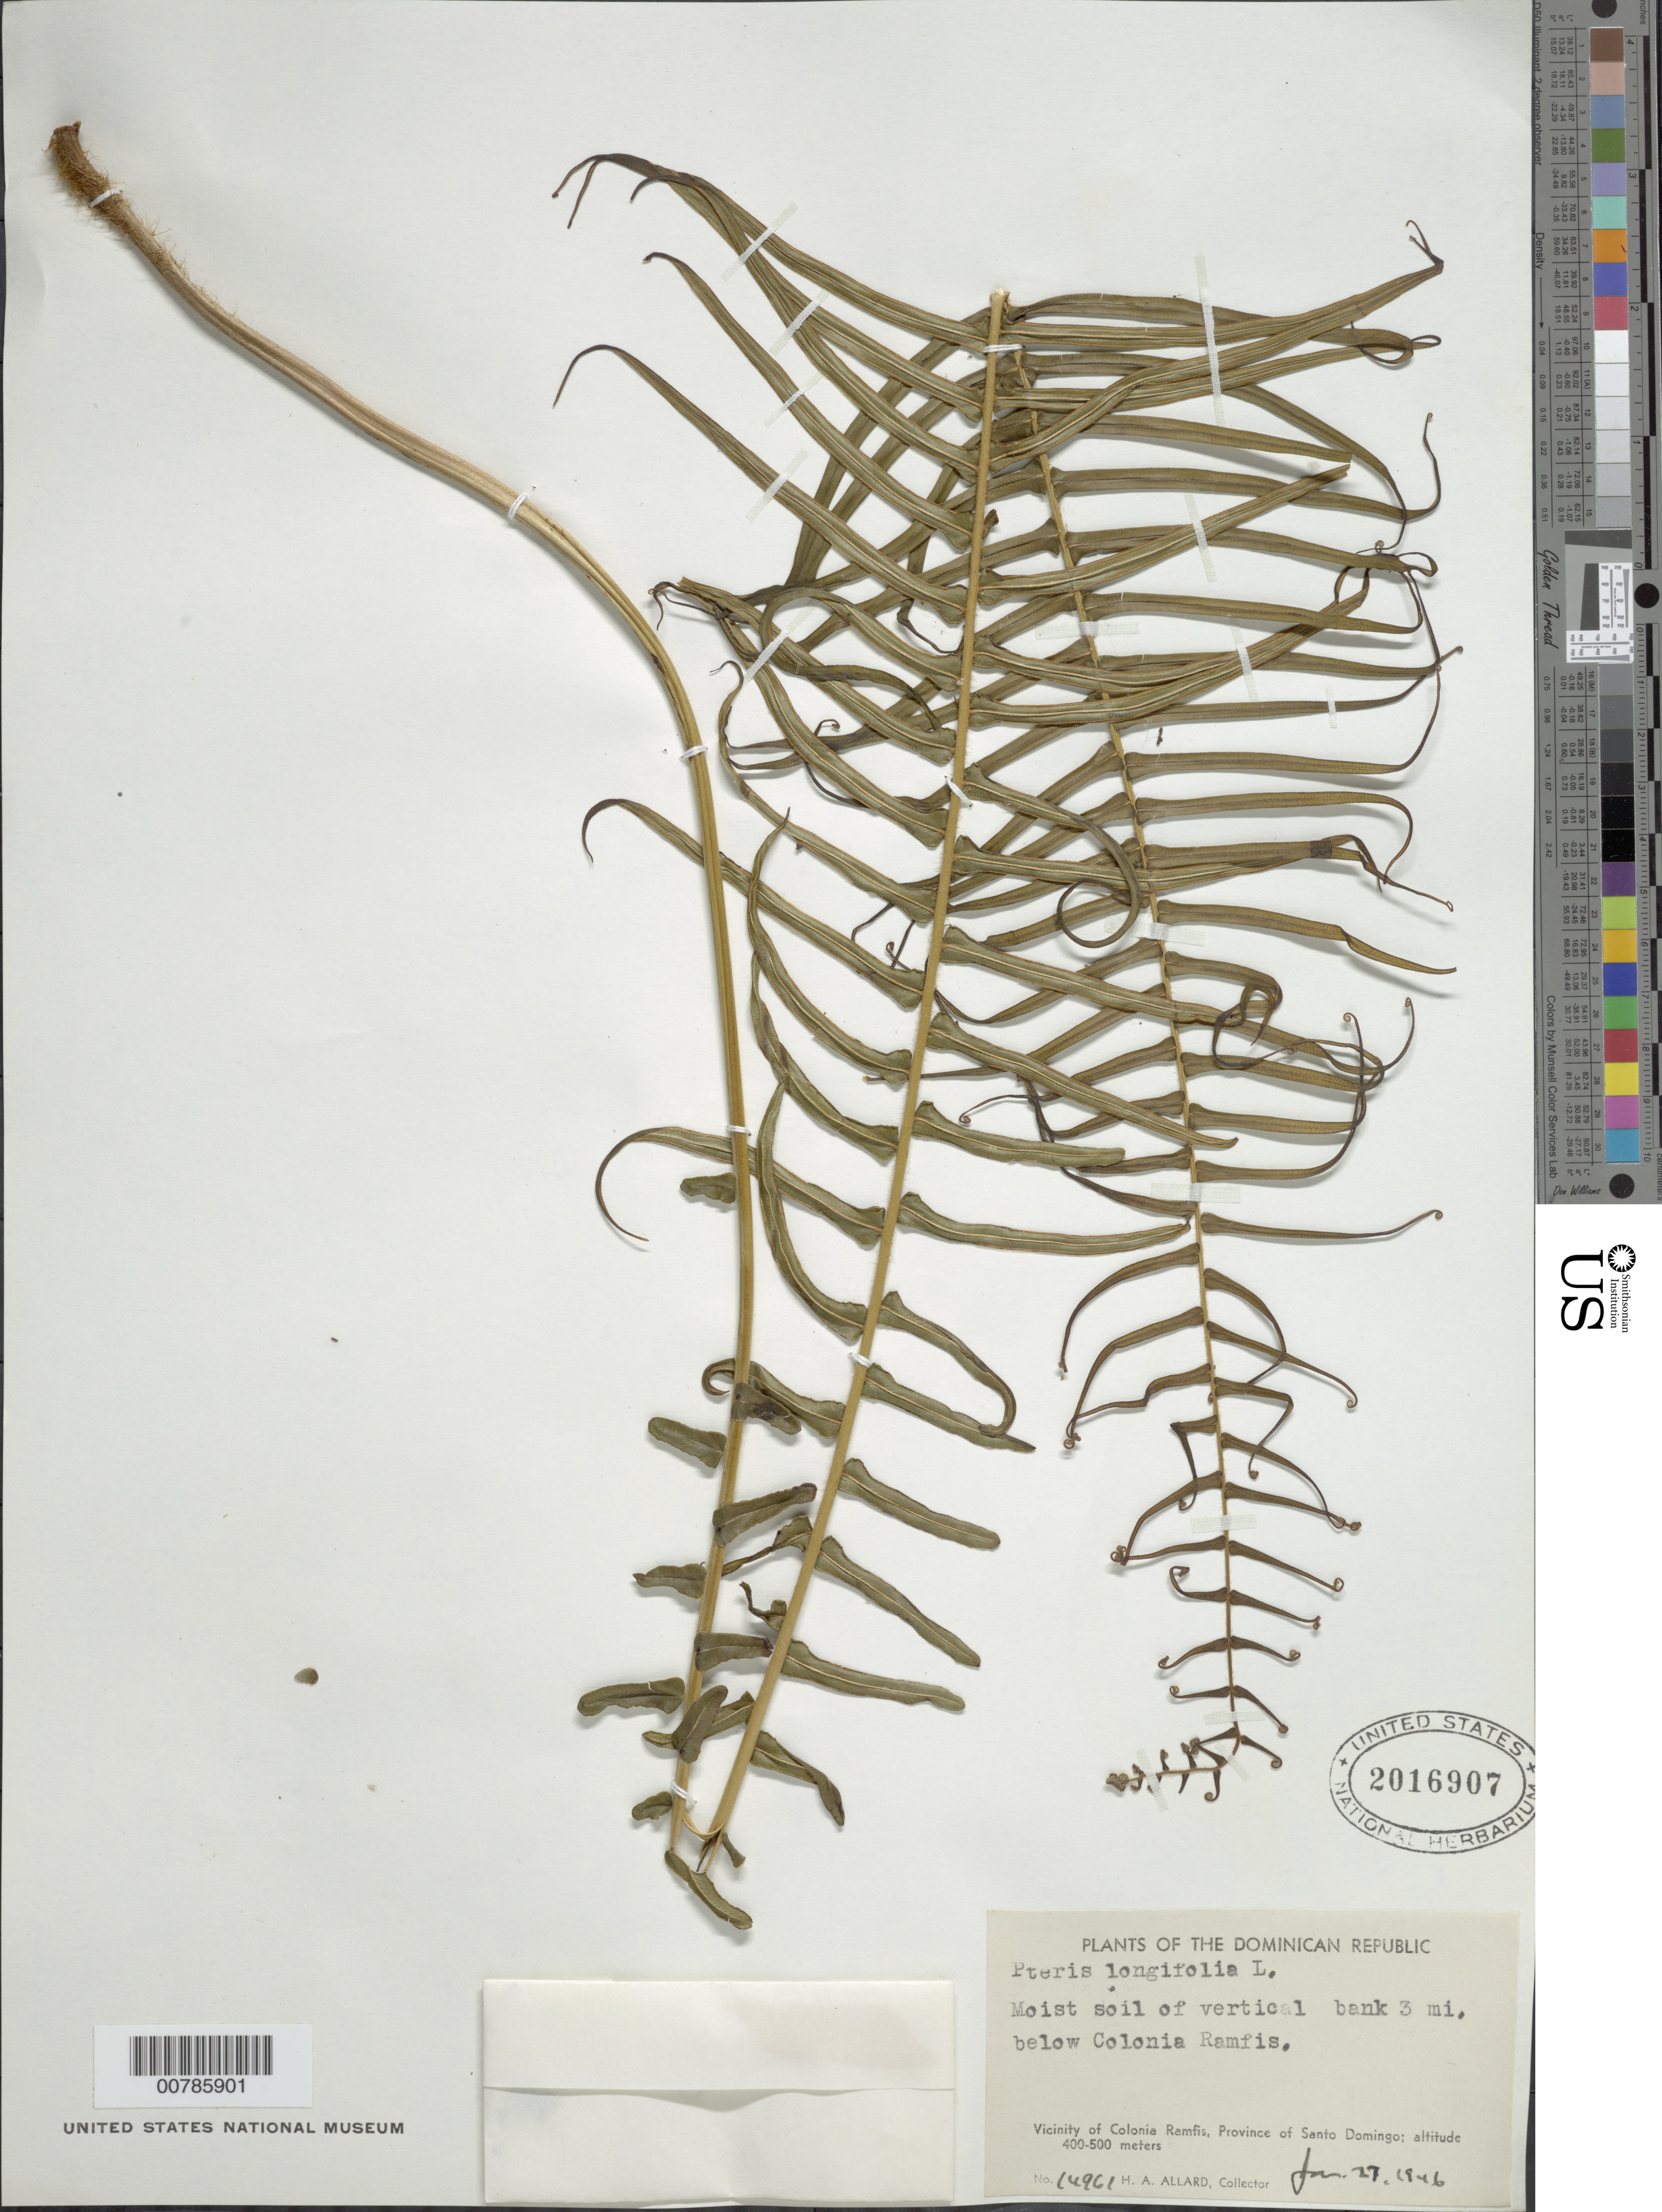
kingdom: Plantae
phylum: Tracheophyta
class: Polypodiopsida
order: Polypodiales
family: Pteridaceae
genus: Pteris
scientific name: Pteris longifolia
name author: L.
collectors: H. A. Allard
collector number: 14961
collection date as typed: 27 Jan 1946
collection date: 1946-01-27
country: Dominican Republic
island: Hispaniola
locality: Colonia Ramfis, 3 miles below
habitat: Moist soil of vertical bank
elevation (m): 400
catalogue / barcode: US 2016907